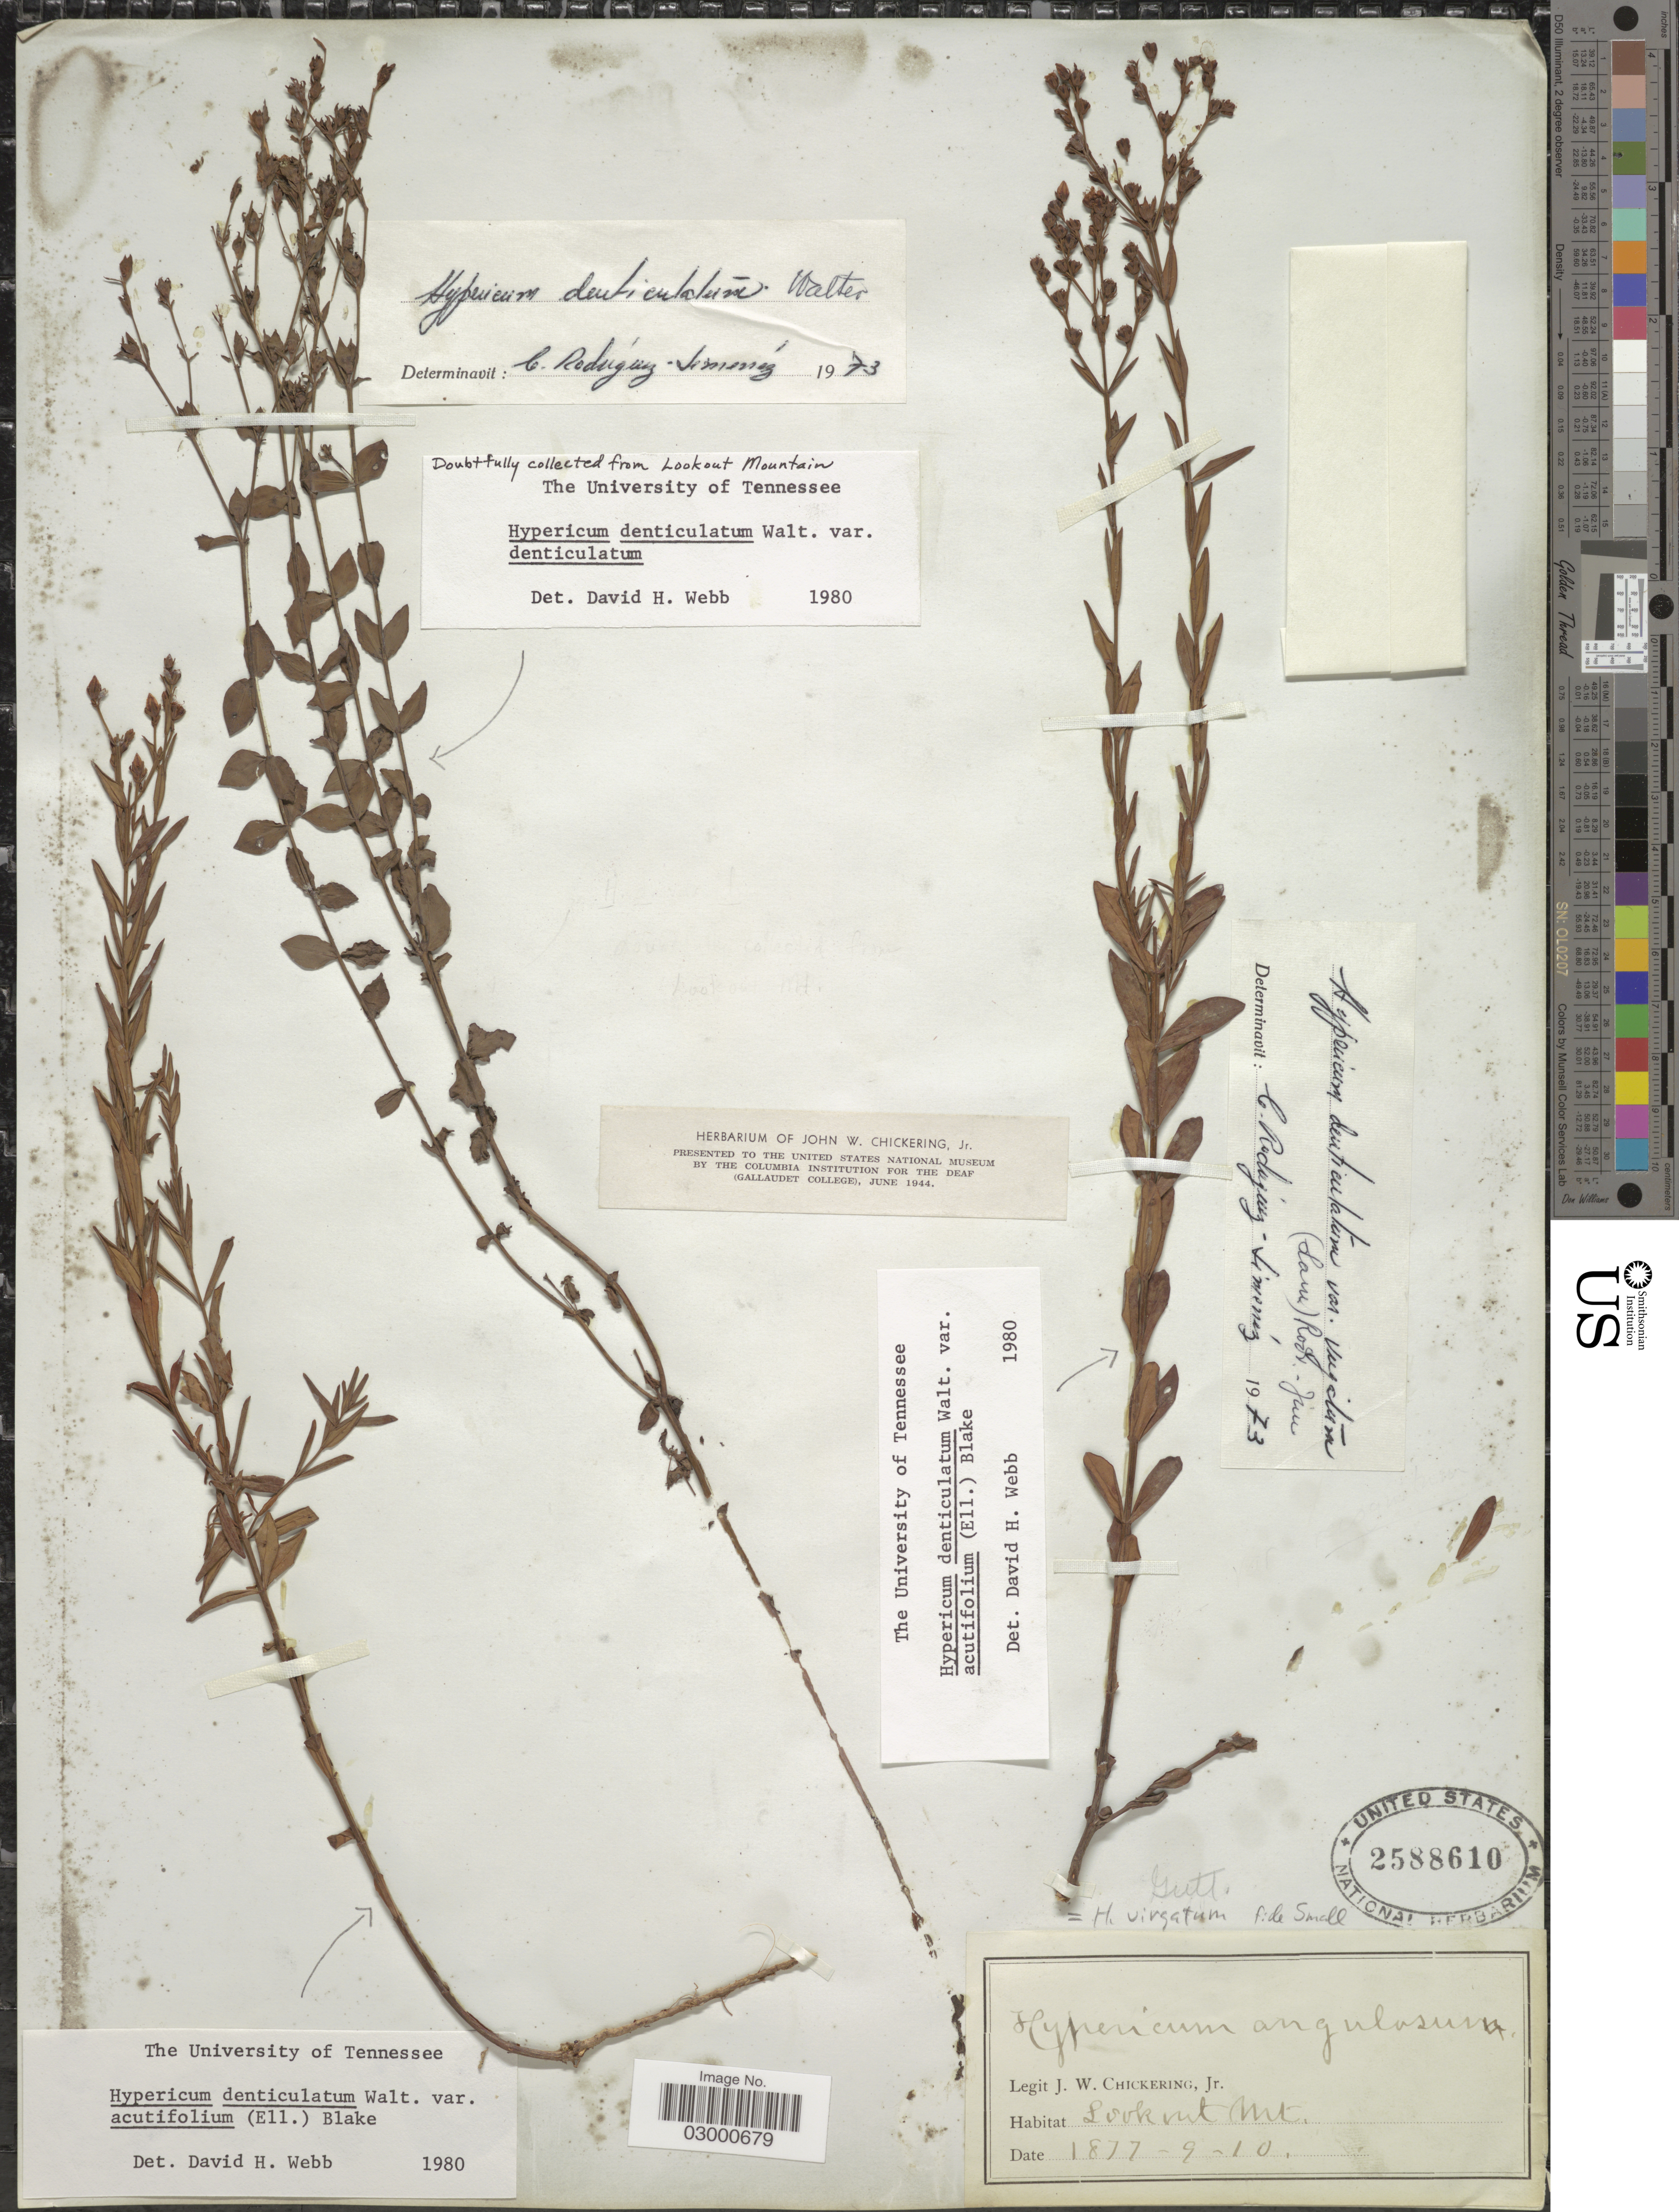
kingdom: Plantae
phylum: Tracheophyta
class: Magnoliopsida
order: Malpighiales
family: Hypericaceae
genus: Hypericum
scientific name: Hypericum denticulatum var. acutifolium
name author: (Elliott) N. Robson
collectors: J. W. Chickering Jr.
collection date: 1877-09-10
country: United States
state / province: Georgia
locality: Lookout Mt.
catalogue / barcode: US 2588610